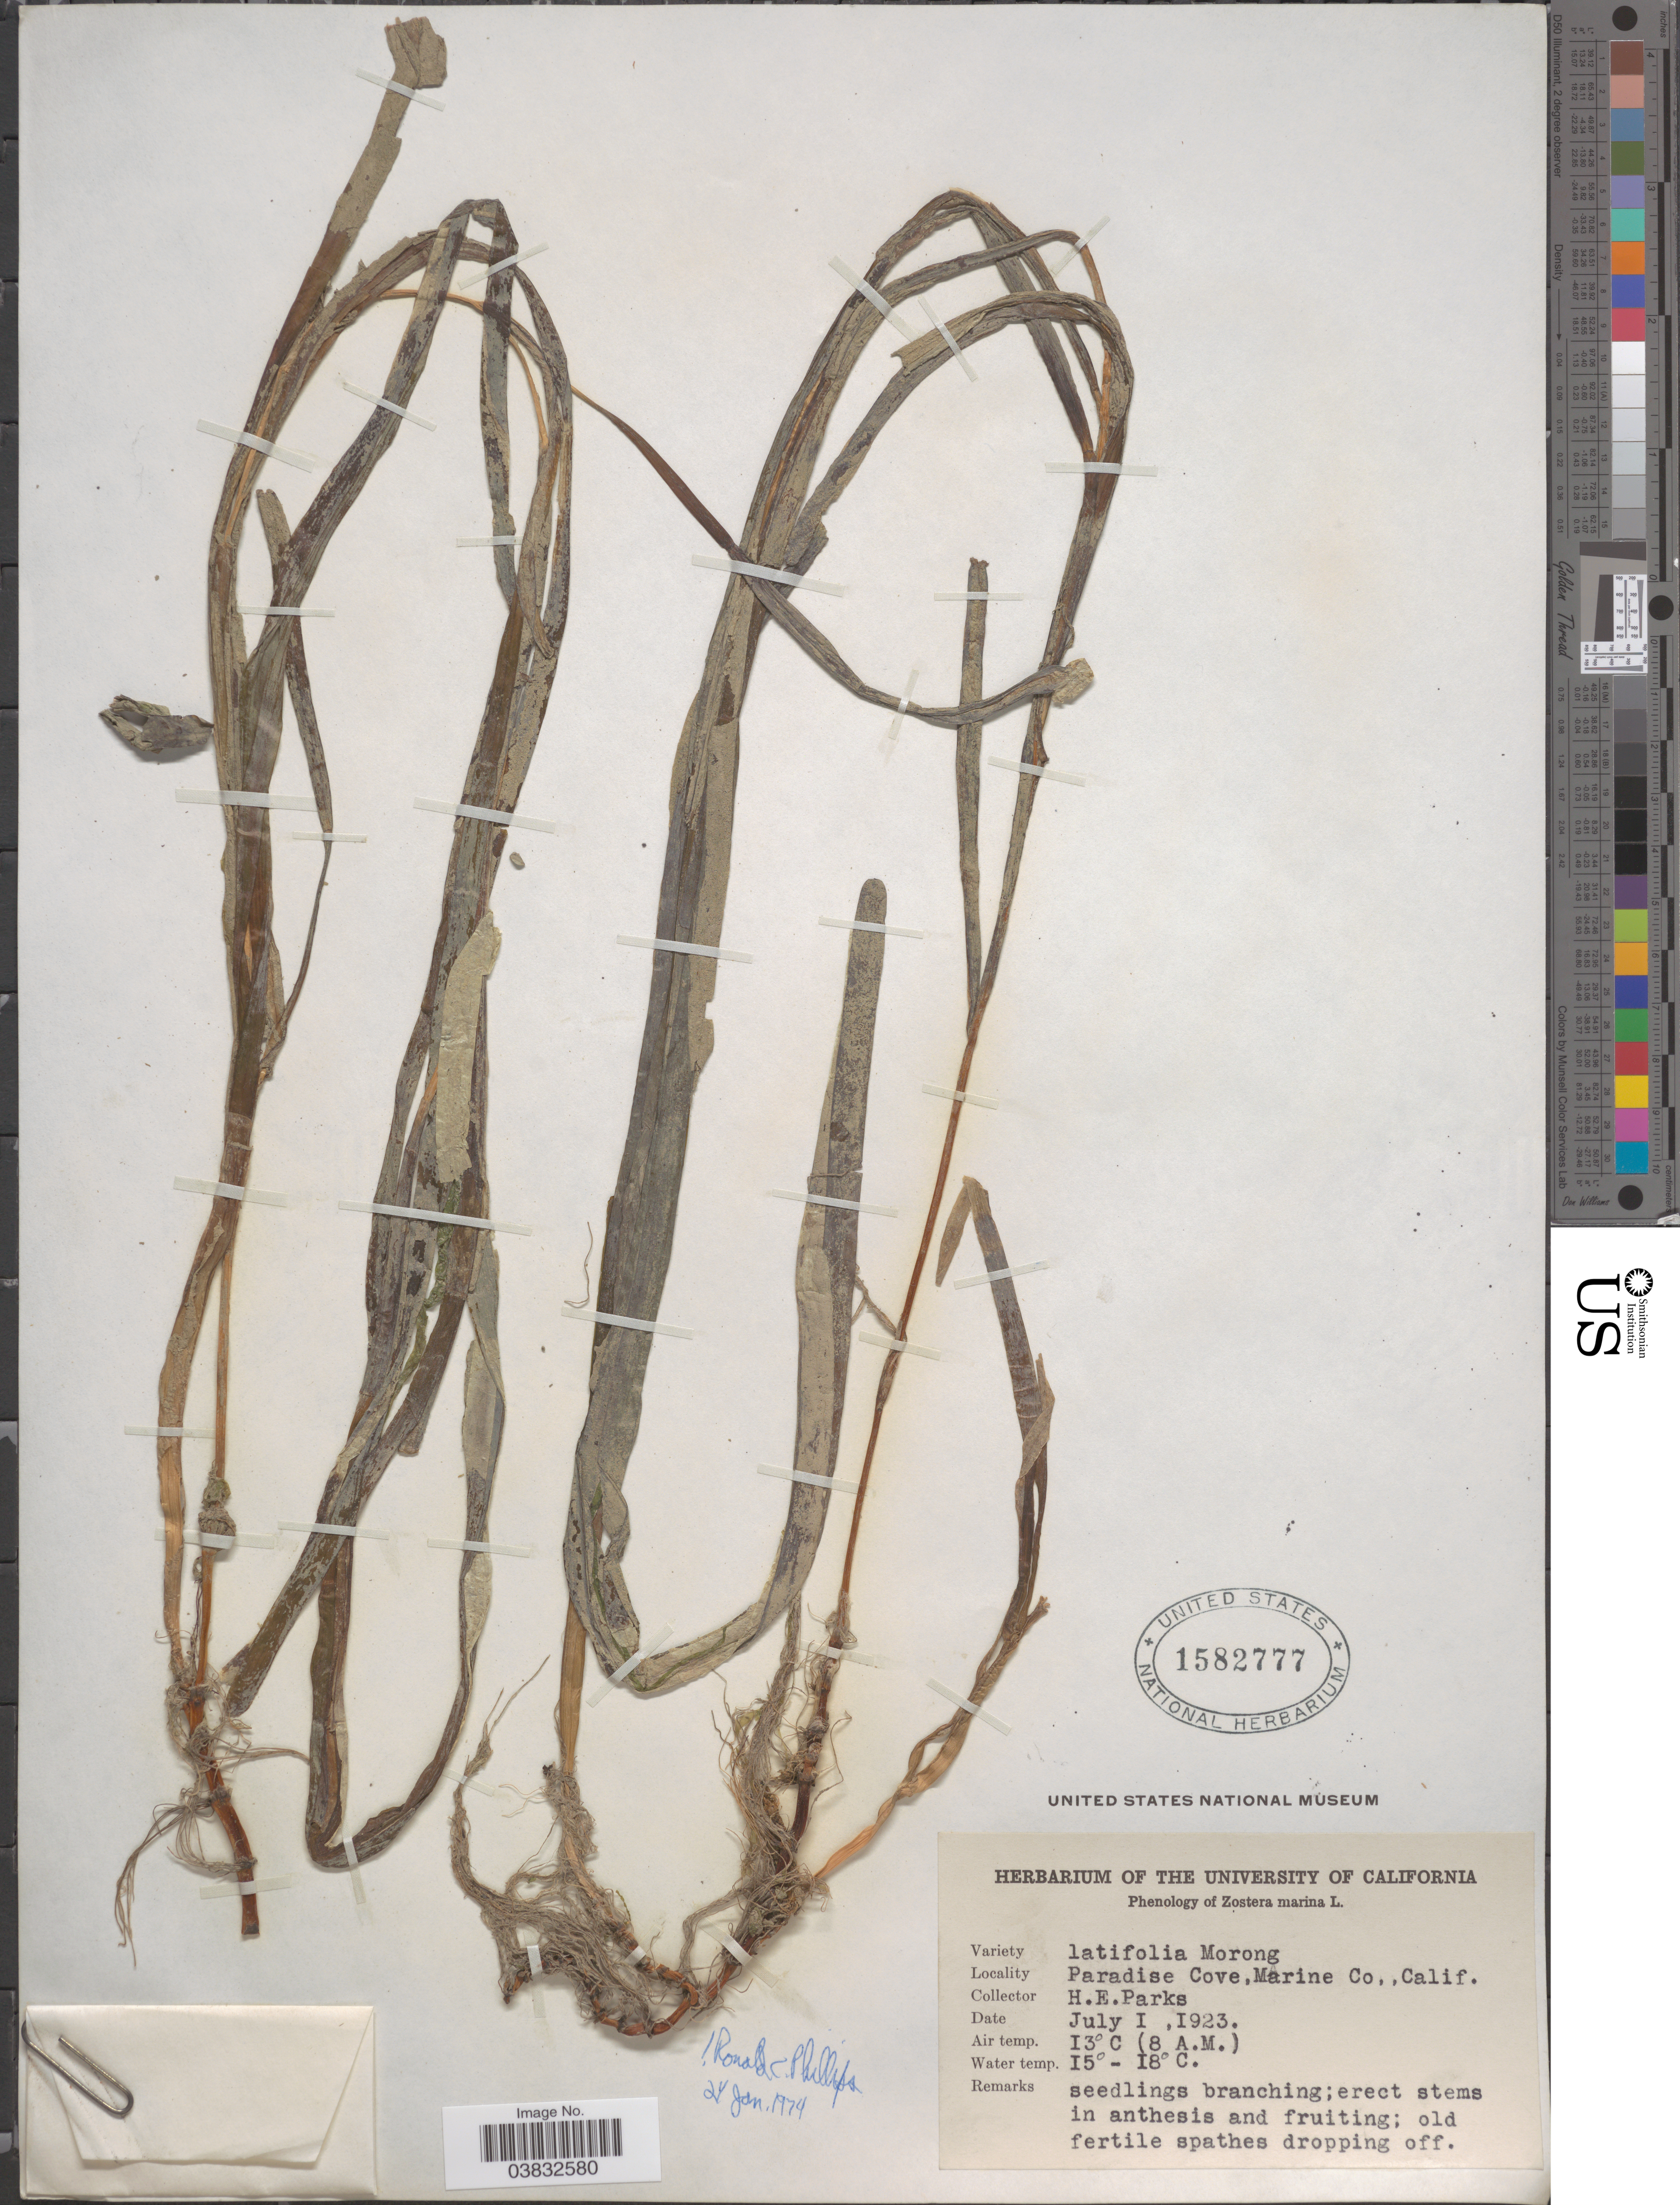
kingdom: Plantae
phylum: Tracheophyta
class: Liliopsida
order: Alismatales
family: Zosteraceae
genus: Zostera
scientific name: Zostera marina var. latifolia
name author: L.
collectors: H. E. Parks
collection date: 1923-07-01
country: United States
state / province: California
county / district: Marin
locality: Paradise Cove, Marin Co.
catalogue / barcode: US 1582777